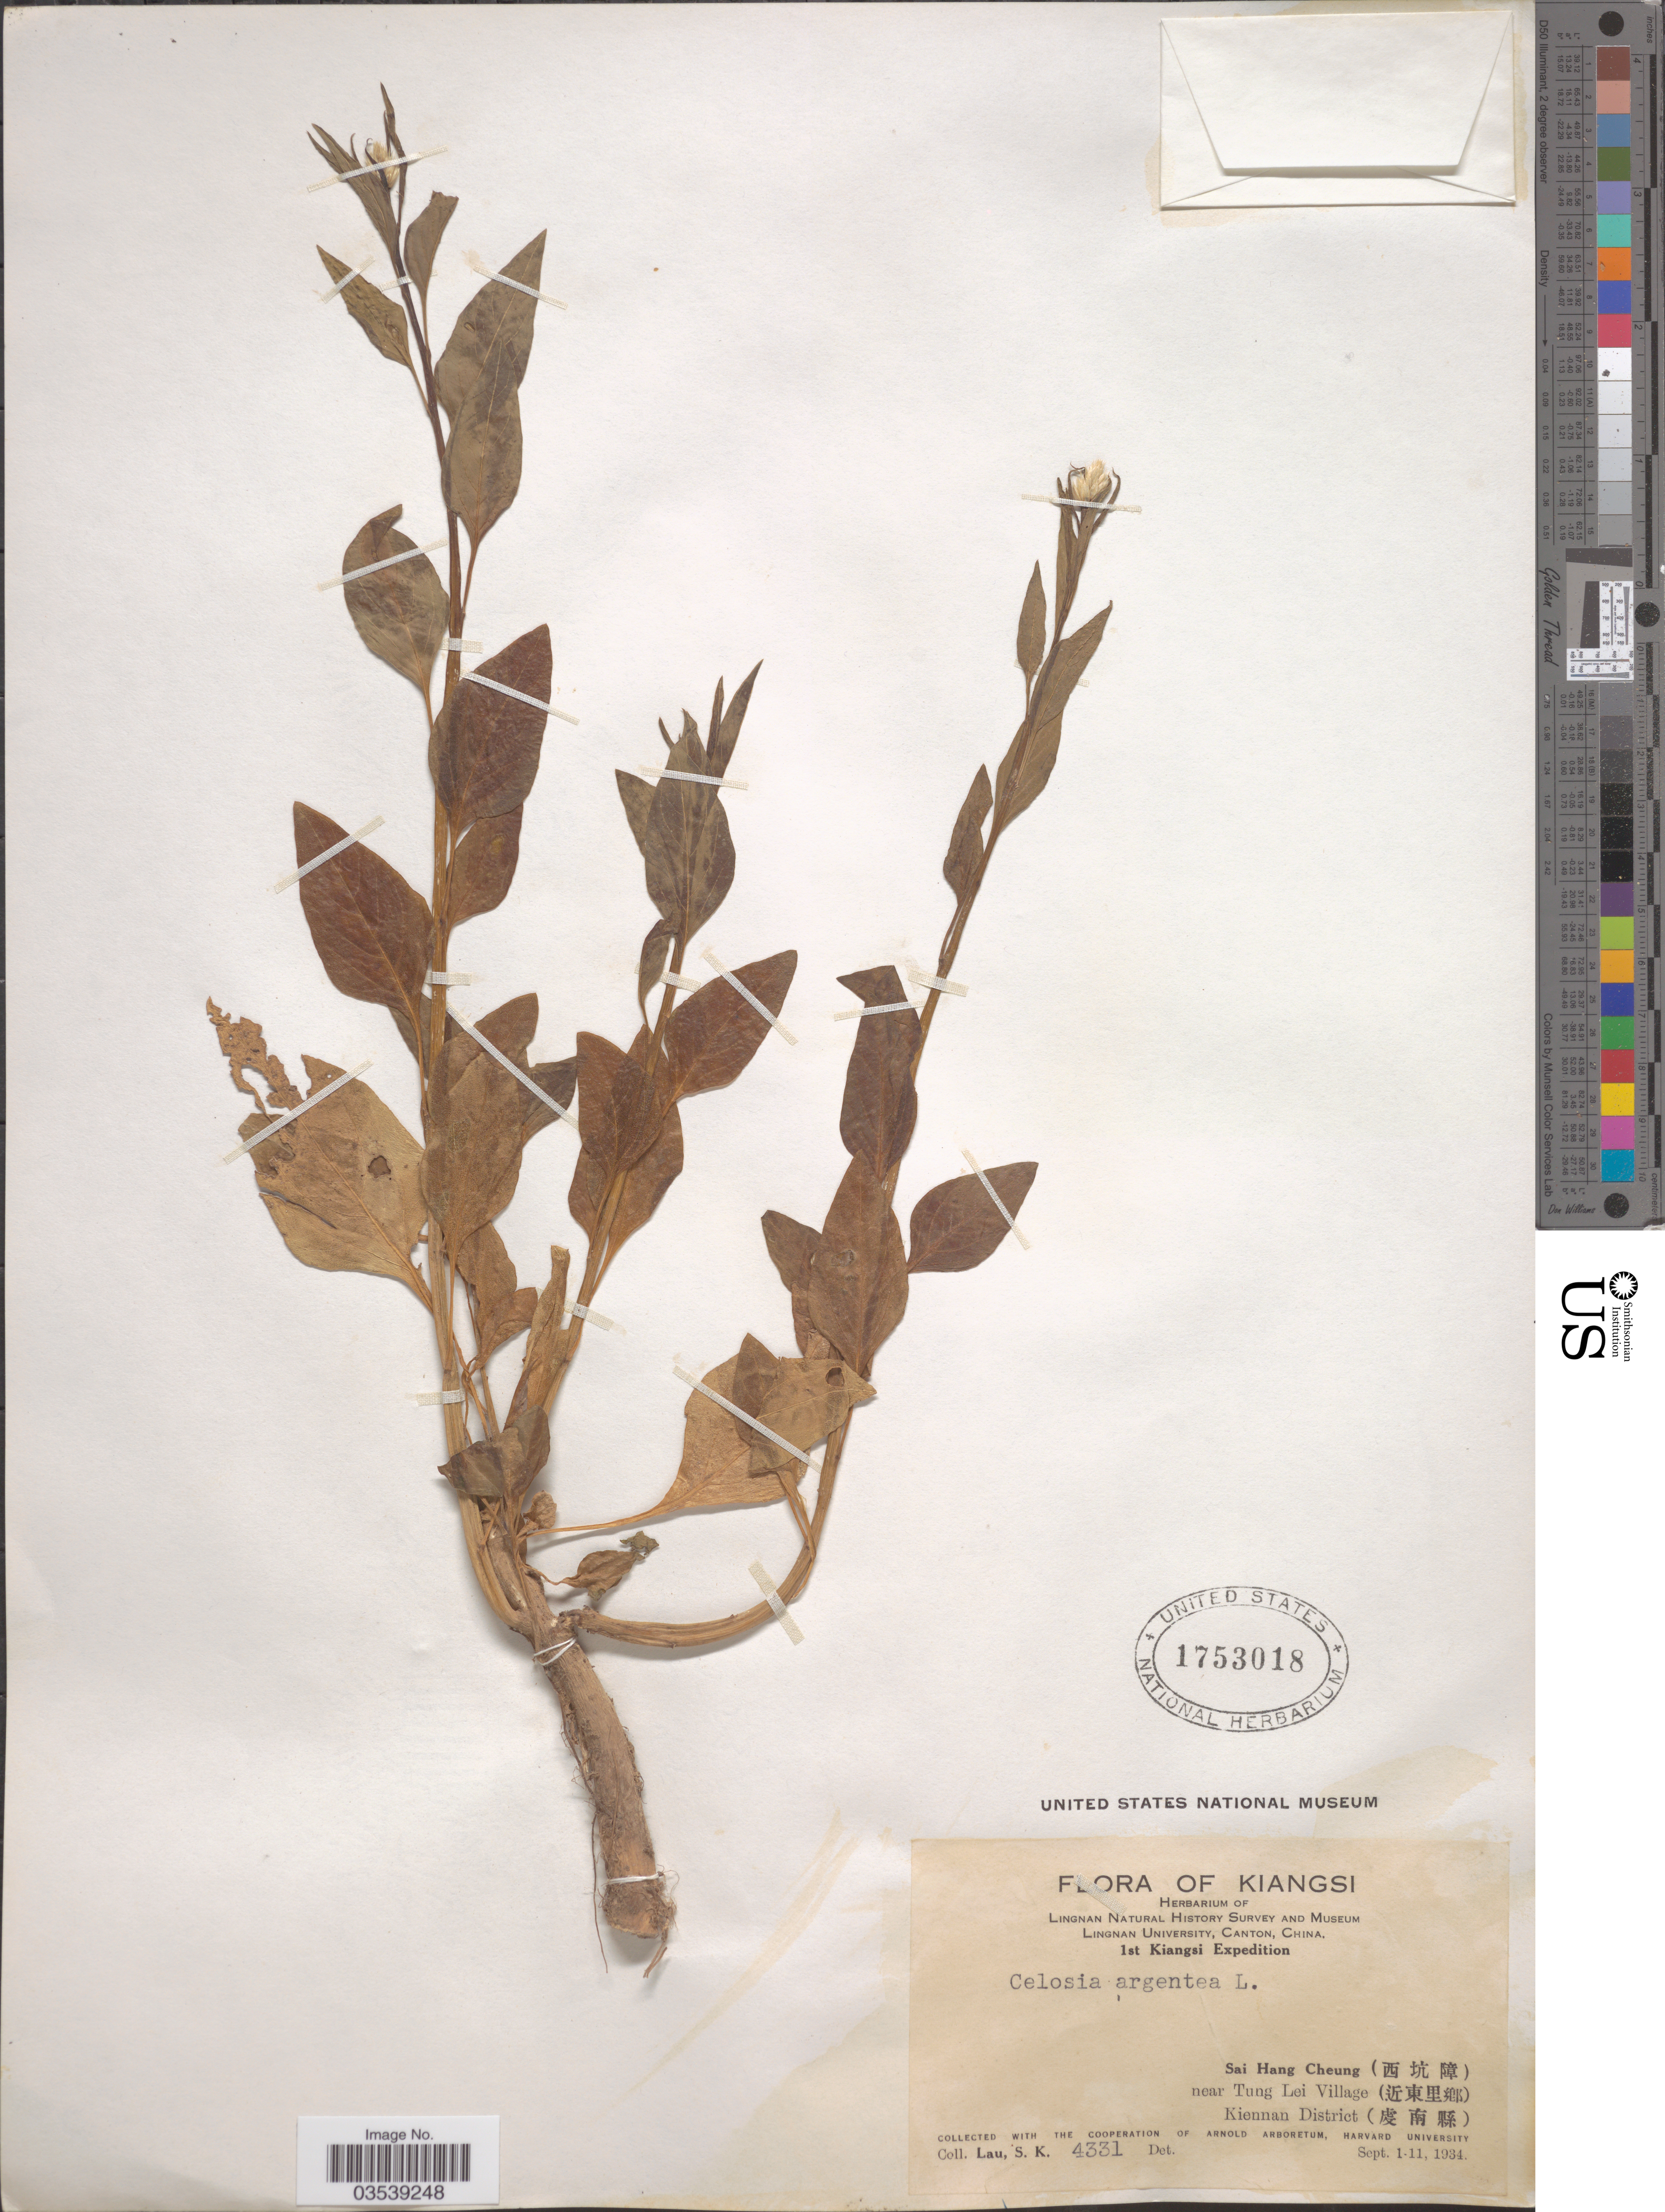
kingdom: Plantae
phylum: Tracheophyta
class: Magnoliopsida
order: Caryophyllales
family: Amaranthaceae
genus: Celosia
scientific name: Celosia argentea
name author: L.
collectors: S. K. Lau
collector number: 4331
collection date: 1934-09-01/1934-09-11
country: China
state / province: Jiangsu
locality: Kiangsi. Sai Hang Cheung (X), near Tung Lei Village (X), Kiennan District (X).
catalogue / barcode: US 1753018